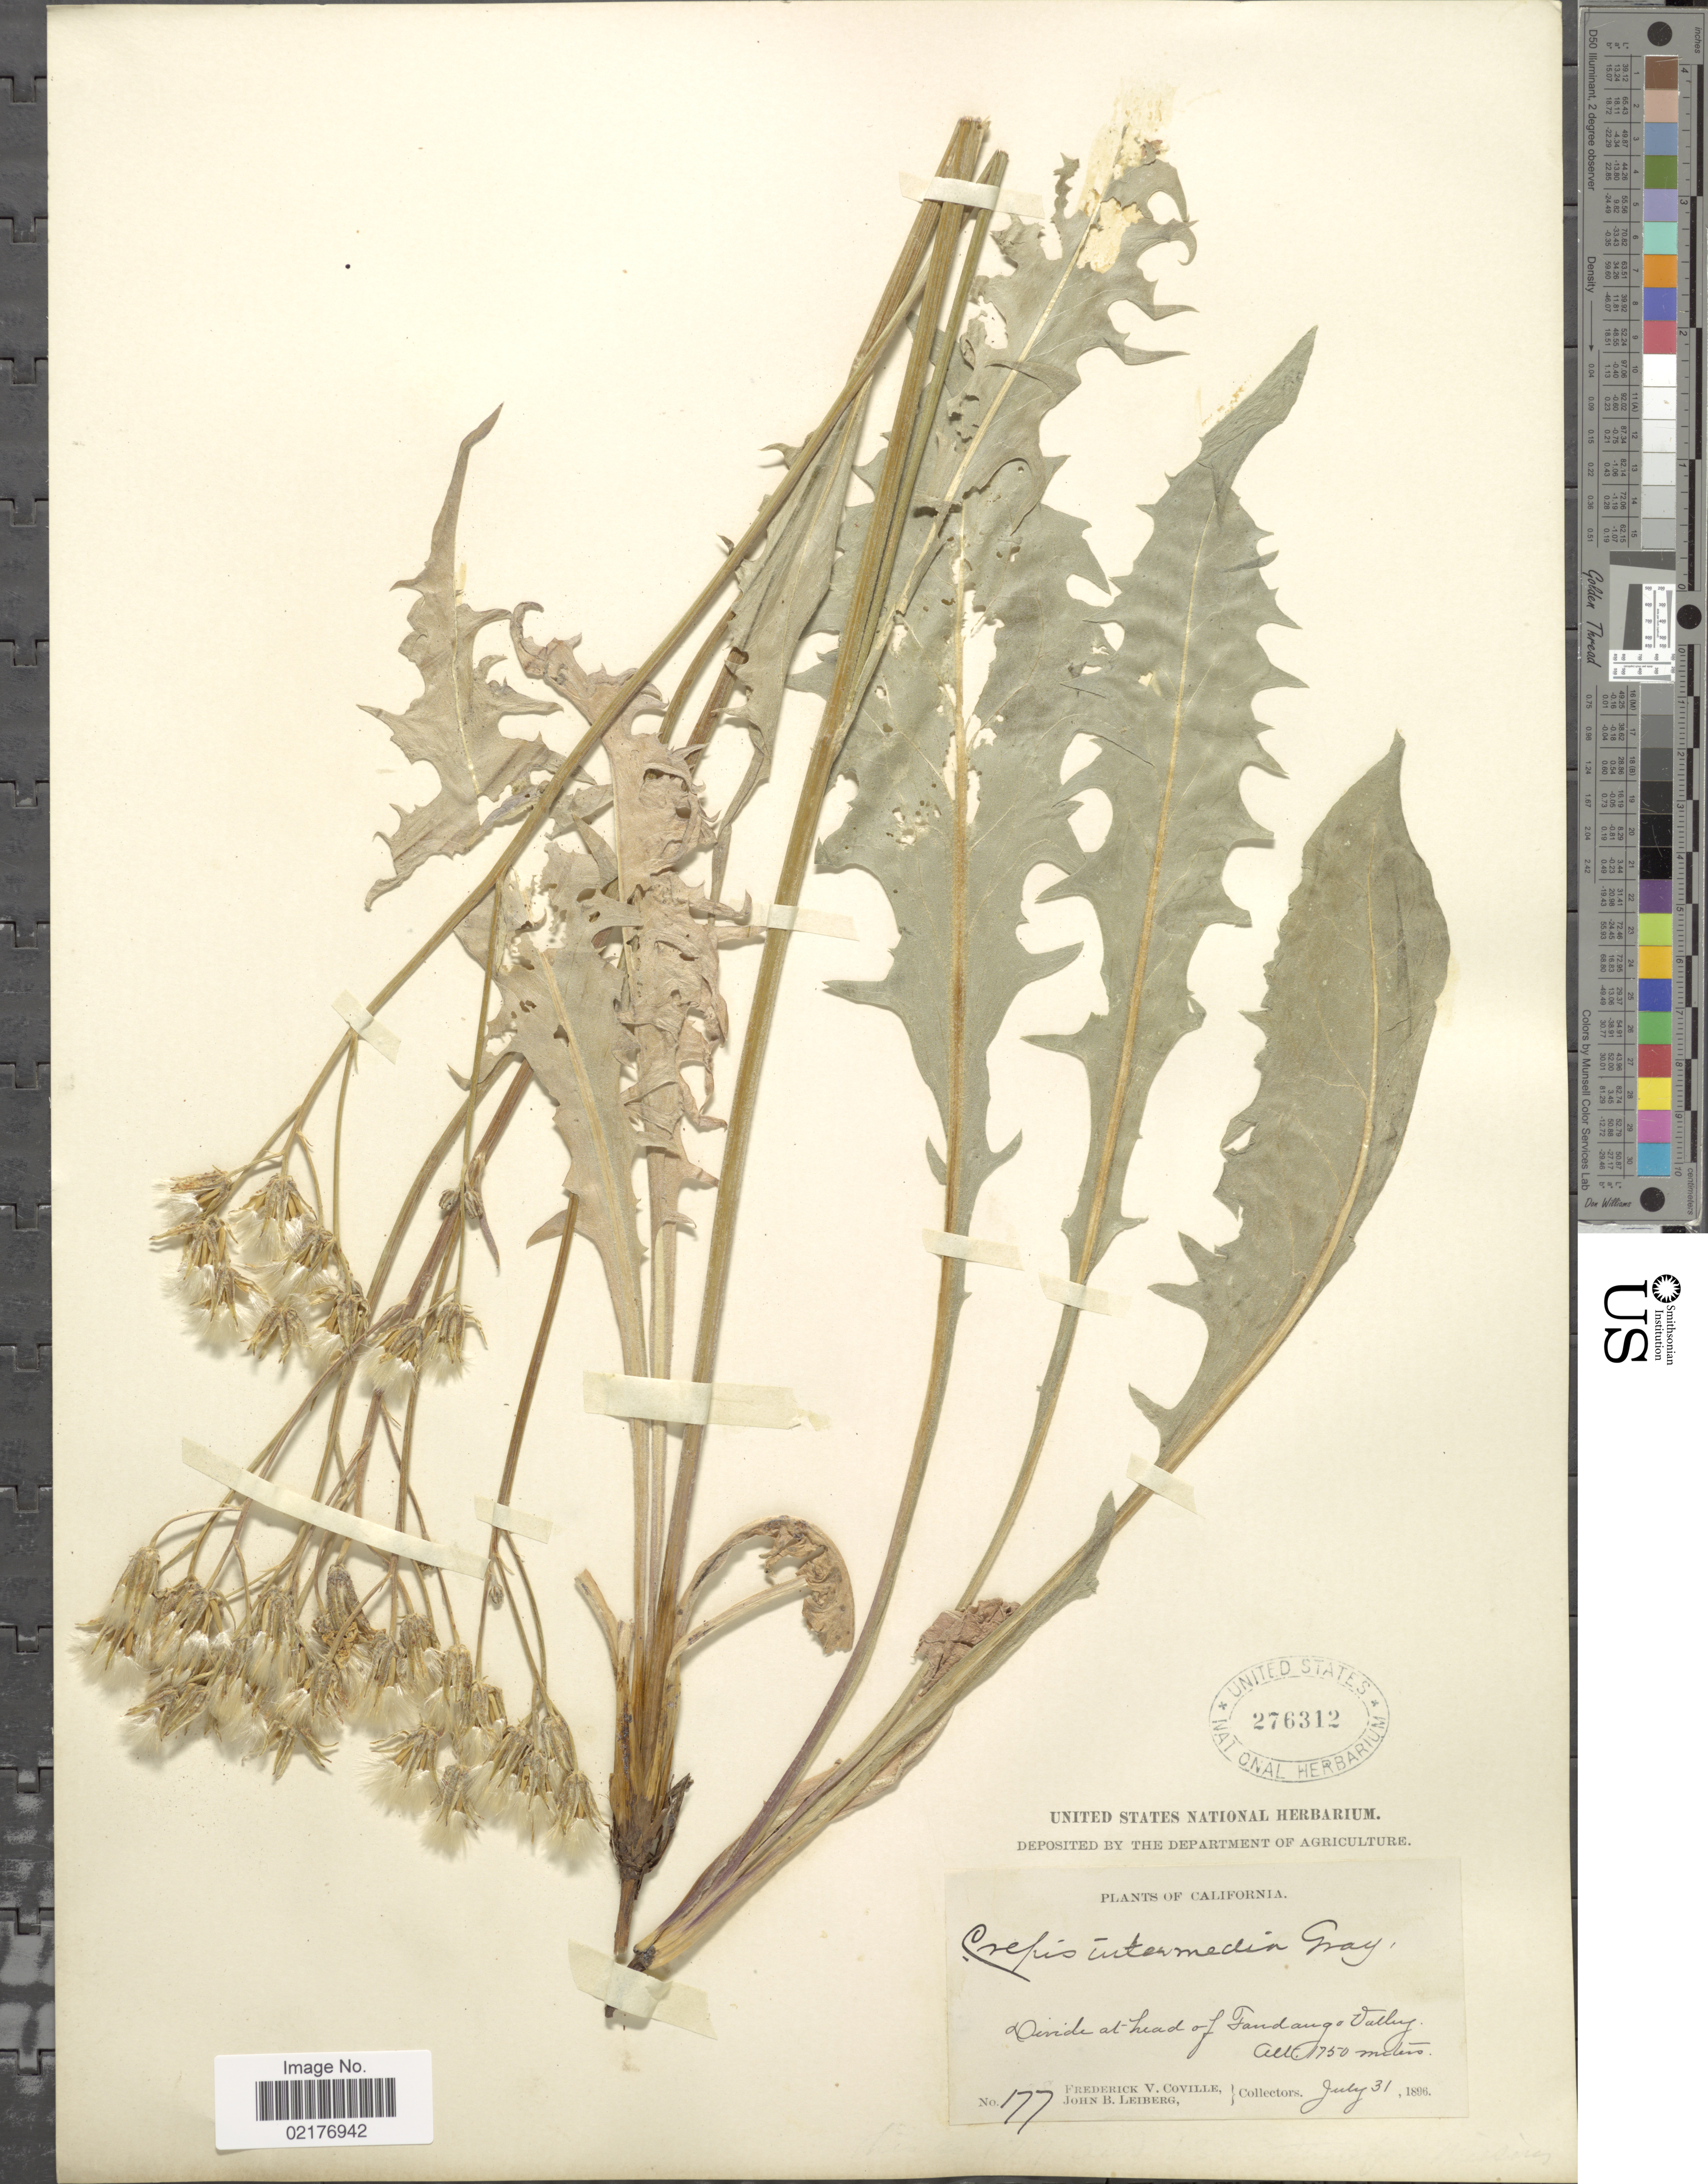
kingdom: Plantae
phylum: Tracheophyta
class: Magnoliopsida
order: Asterales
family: Asteraceae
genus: Crepis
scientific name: Crepis intermedia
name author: A. Gray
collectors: F. V. Coville & J. B. Leiberg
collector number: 177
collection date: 1896-07-31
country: United States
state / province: California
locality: Divide at head of Fandango Valley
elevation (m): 1750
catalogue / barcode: US 276312